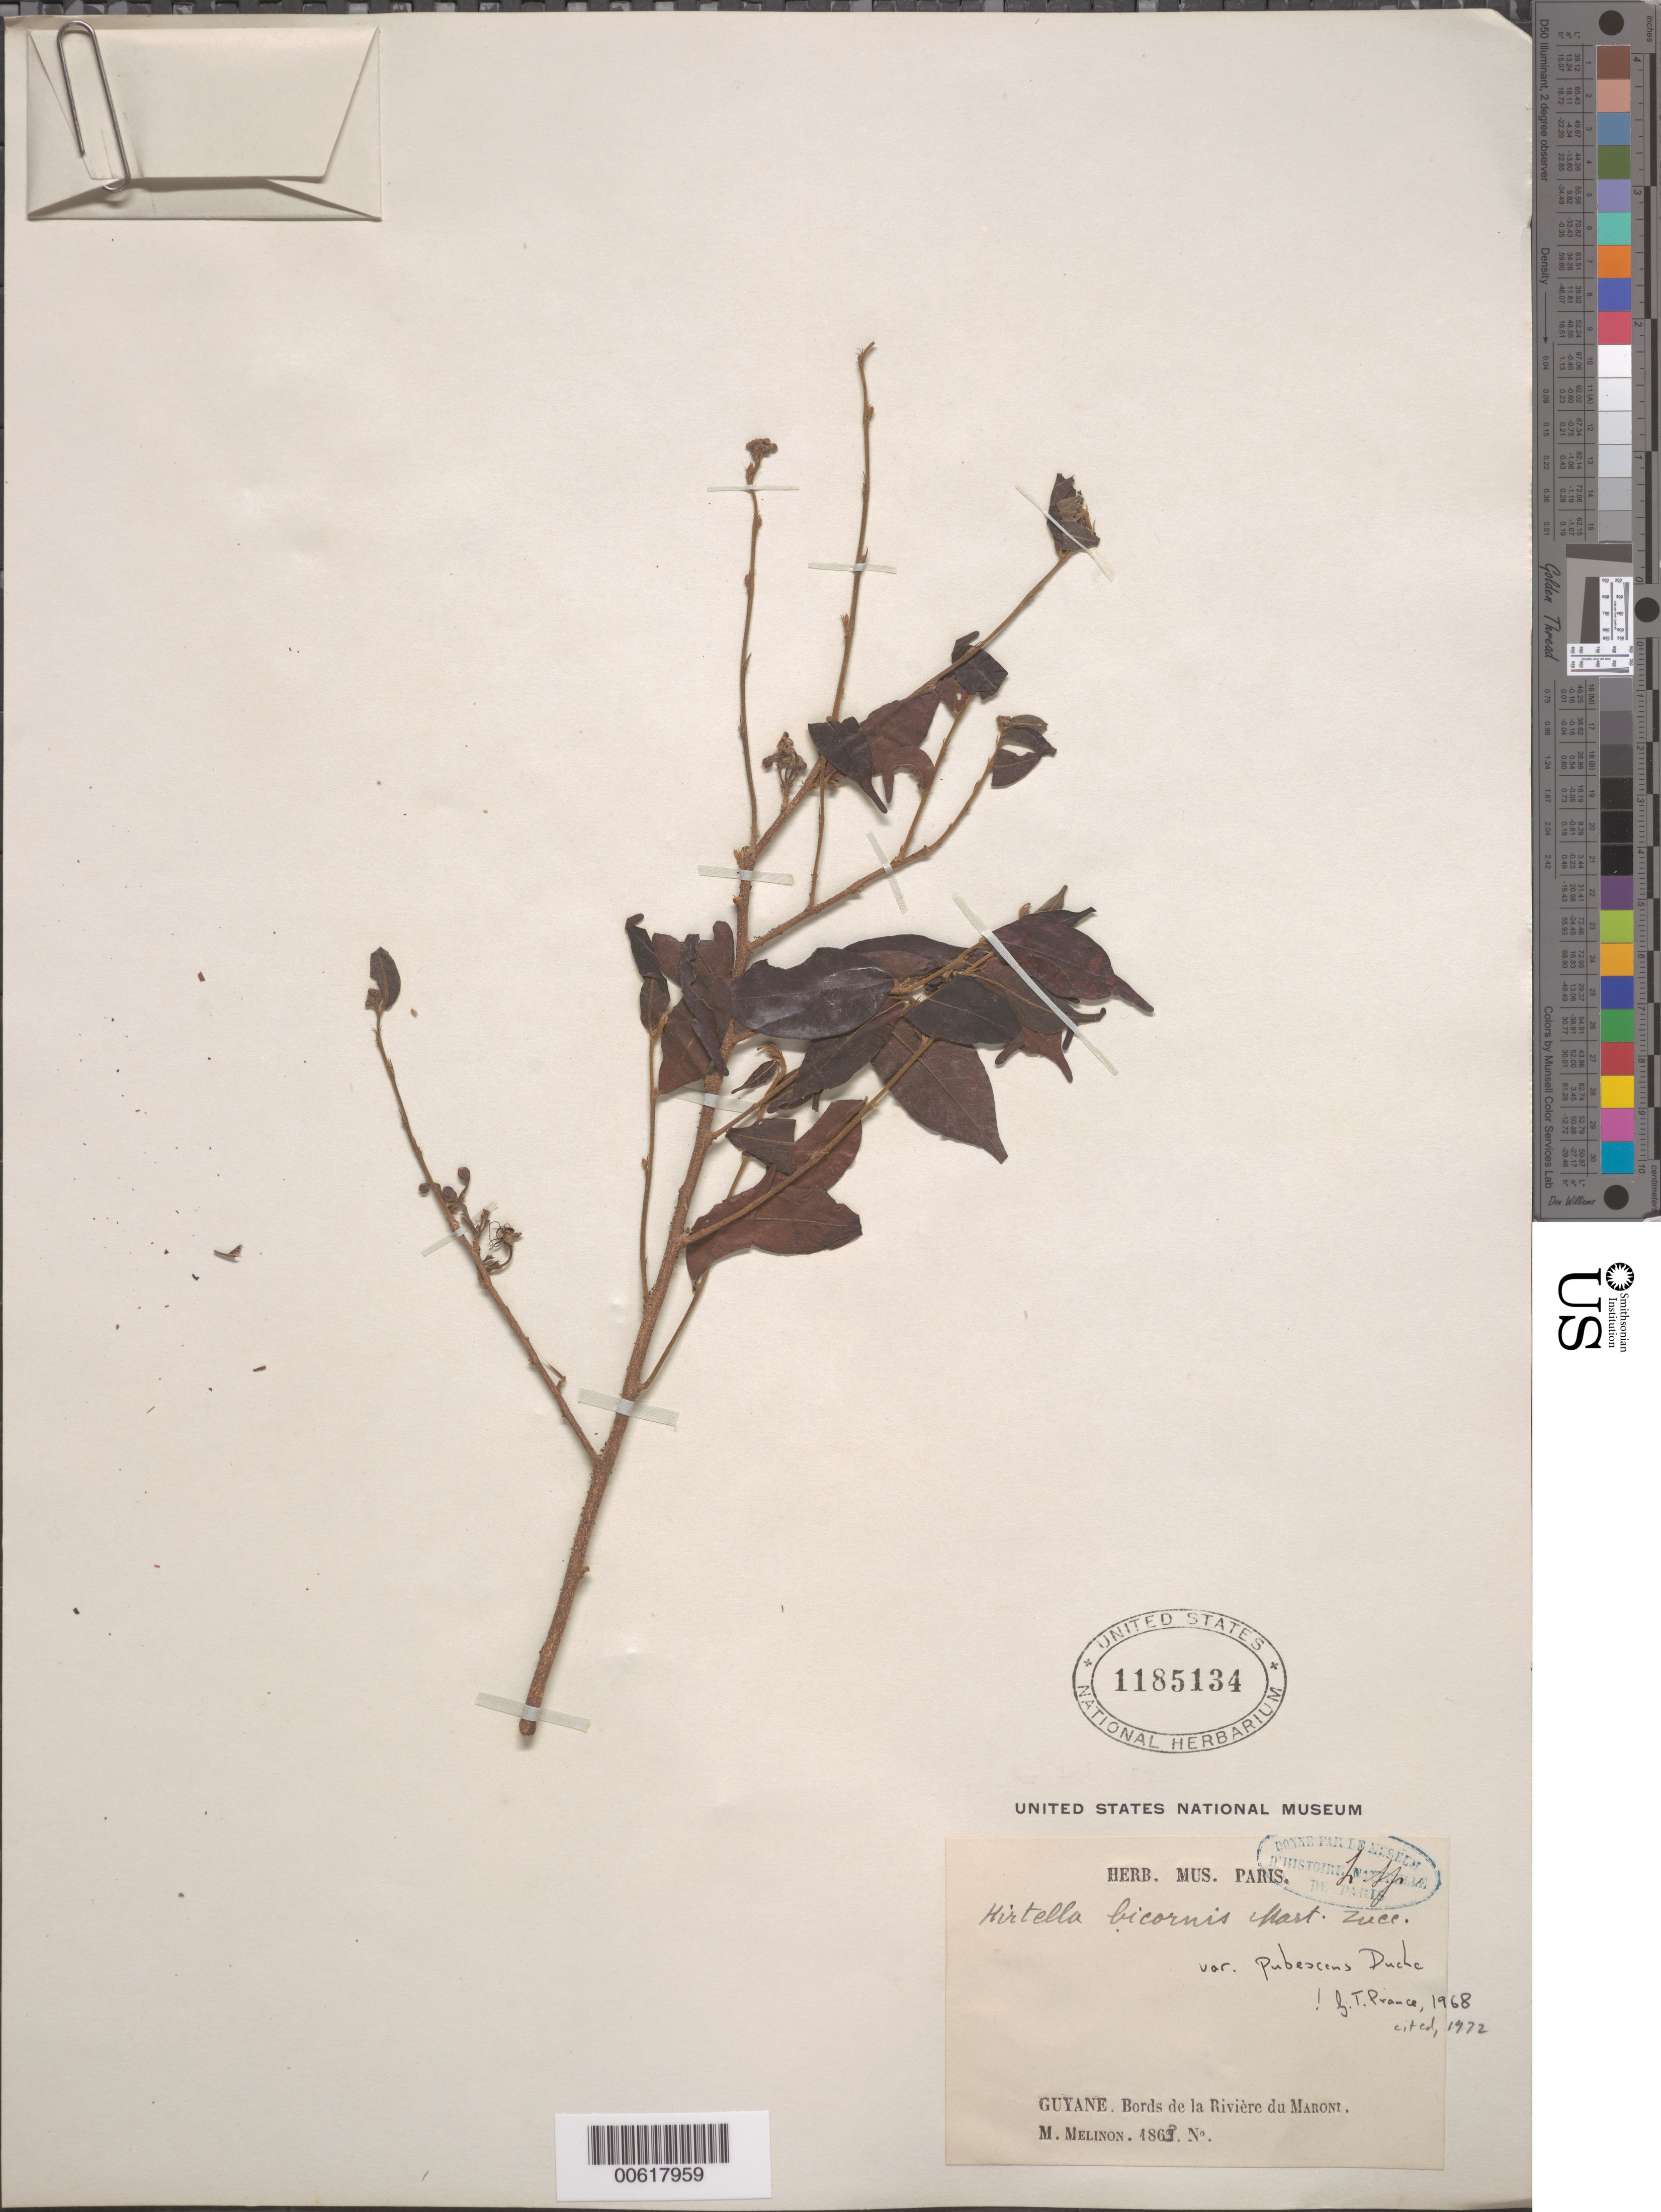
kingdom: Plantae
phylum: Tracheophyta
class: Magnoliopsida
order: Malpighiales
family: Chrysobalanaceae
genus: Hirtella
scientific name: Hirtella bicornis var. pubescens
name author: Ducke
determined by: Prance, G. T.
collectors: E. Mélinon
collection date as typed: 1863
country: French Guiana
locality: Maroni R.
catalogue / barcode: US 1185134